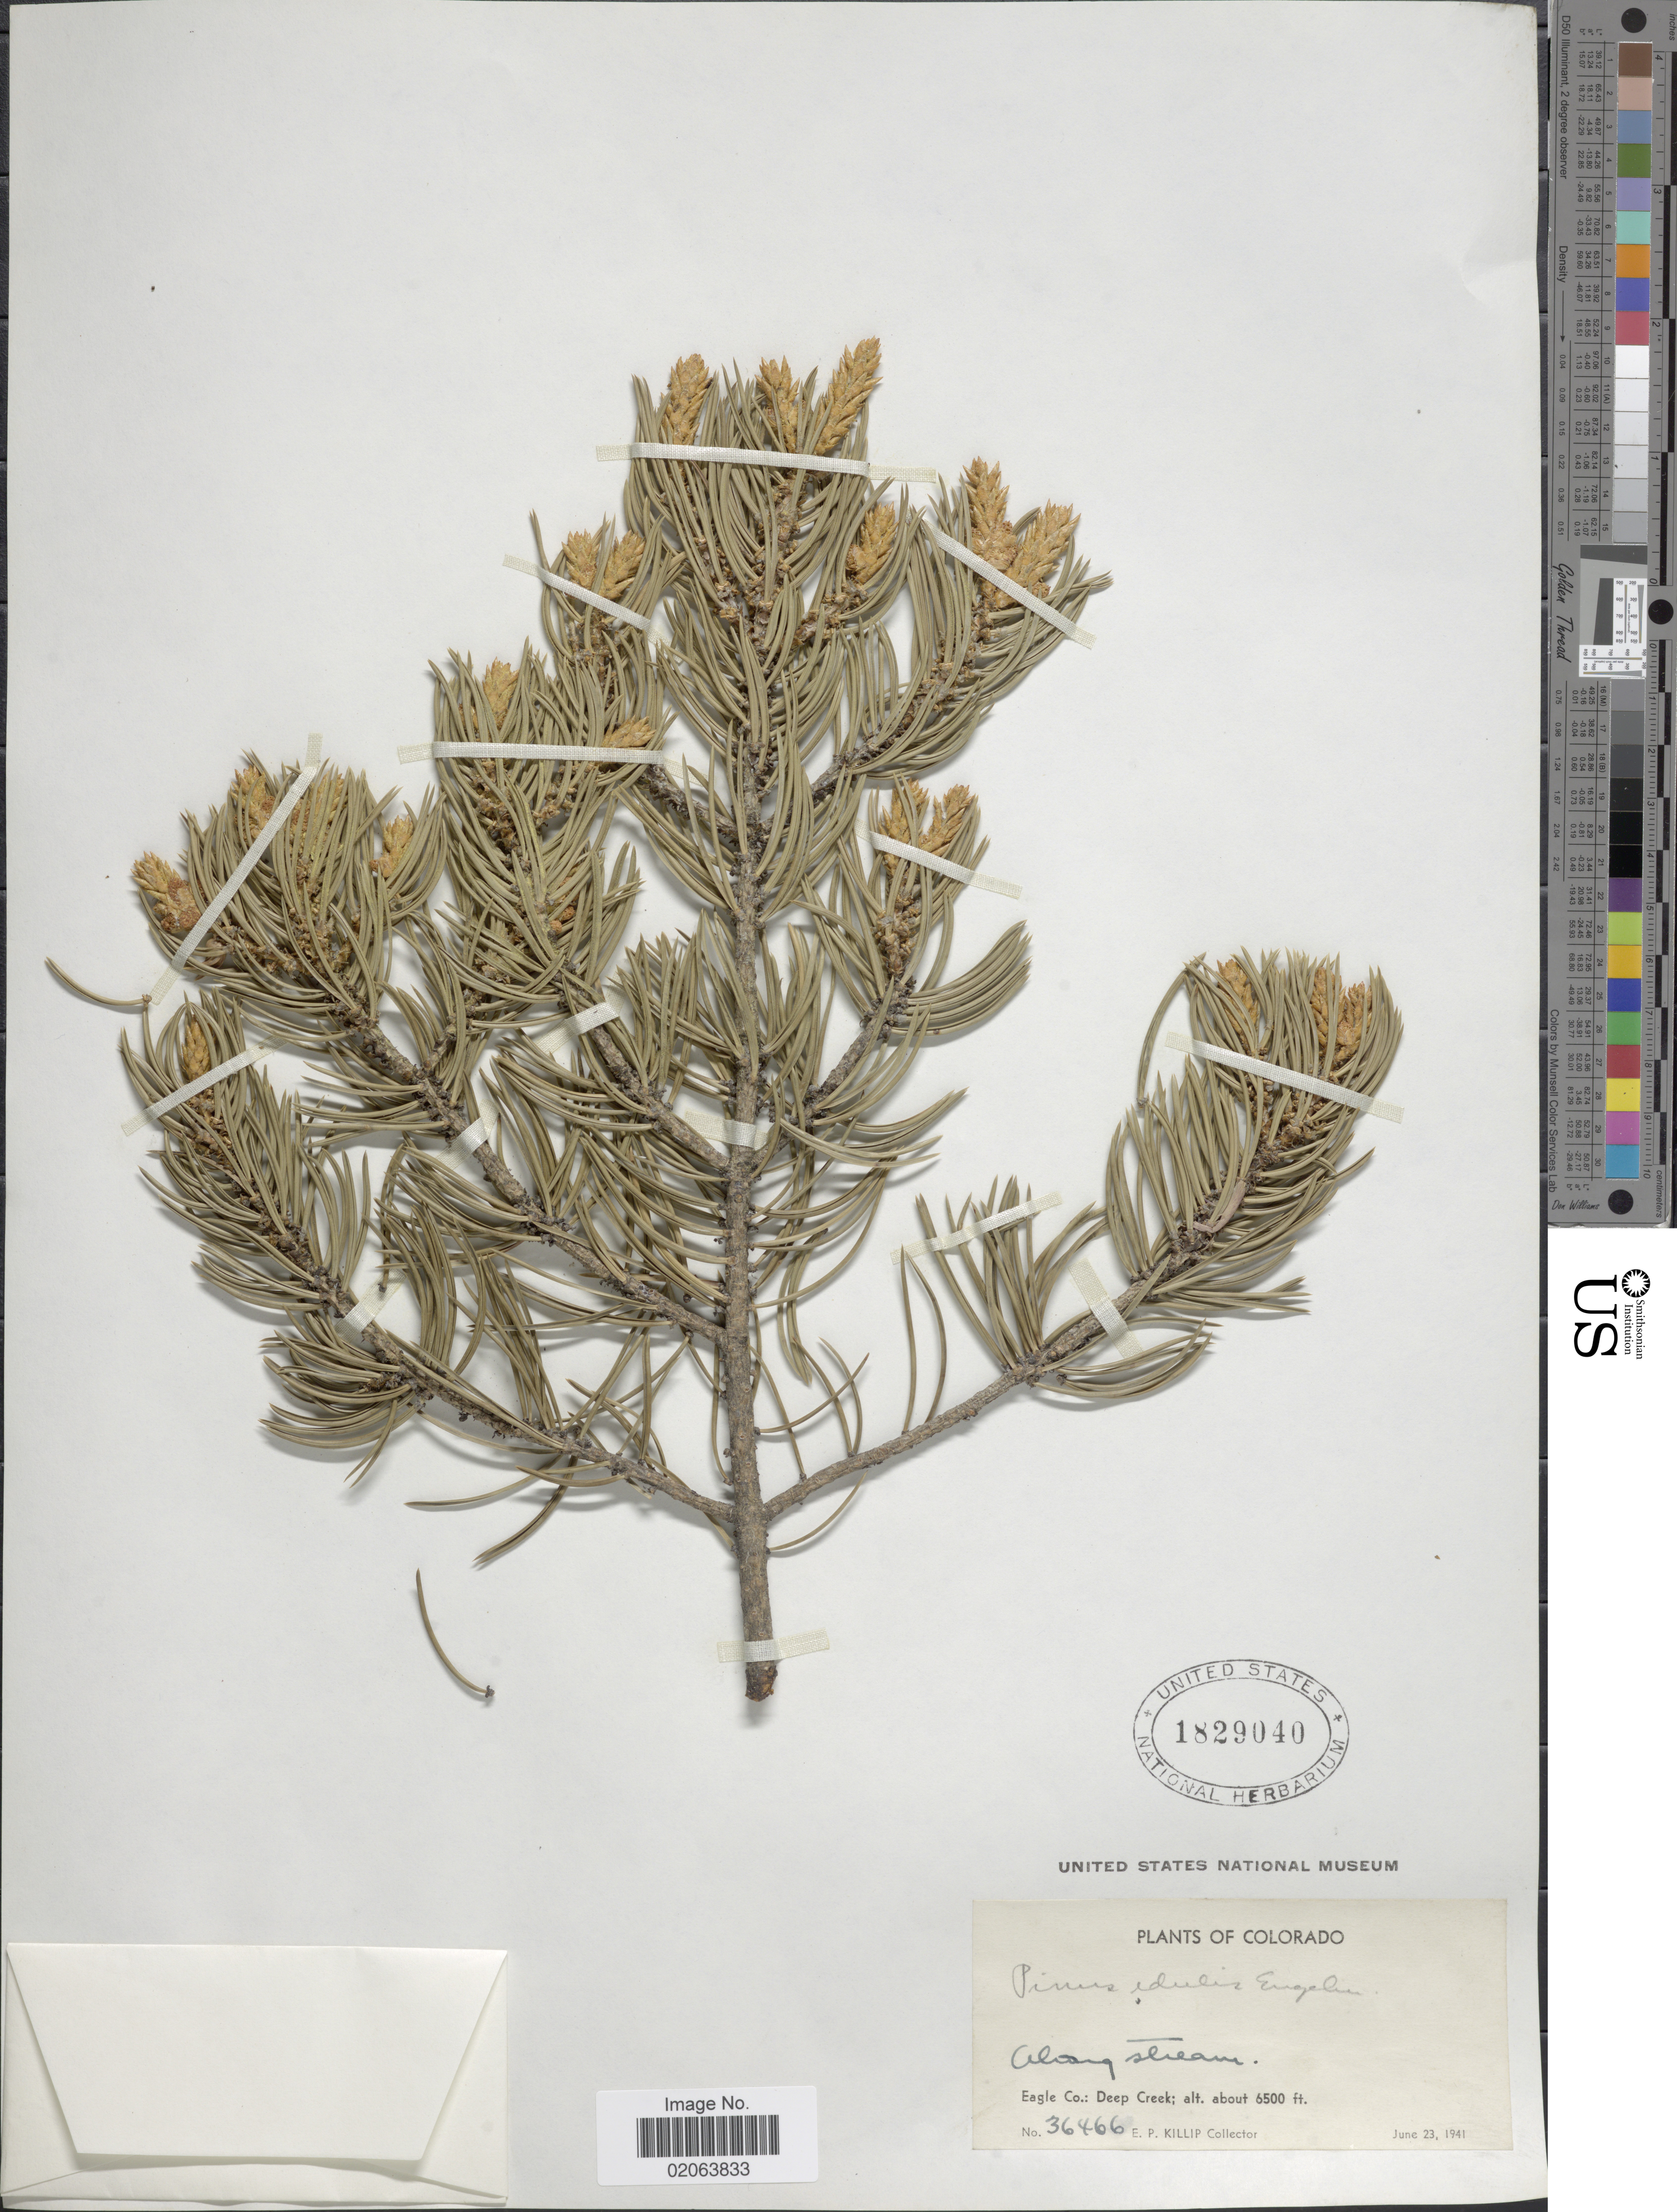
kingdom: Plantae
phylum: Tracheophyta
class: Pinopsida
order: Pinales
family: Pinaceae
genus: Pinus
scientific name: Pinus edulis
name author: Engelm.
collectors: E. P. Killip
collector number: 36466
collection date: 1941-06-23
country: United States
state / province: Colorado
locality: Eagle Co.: Deep Creek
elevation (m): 1981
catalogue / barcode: US 1829040